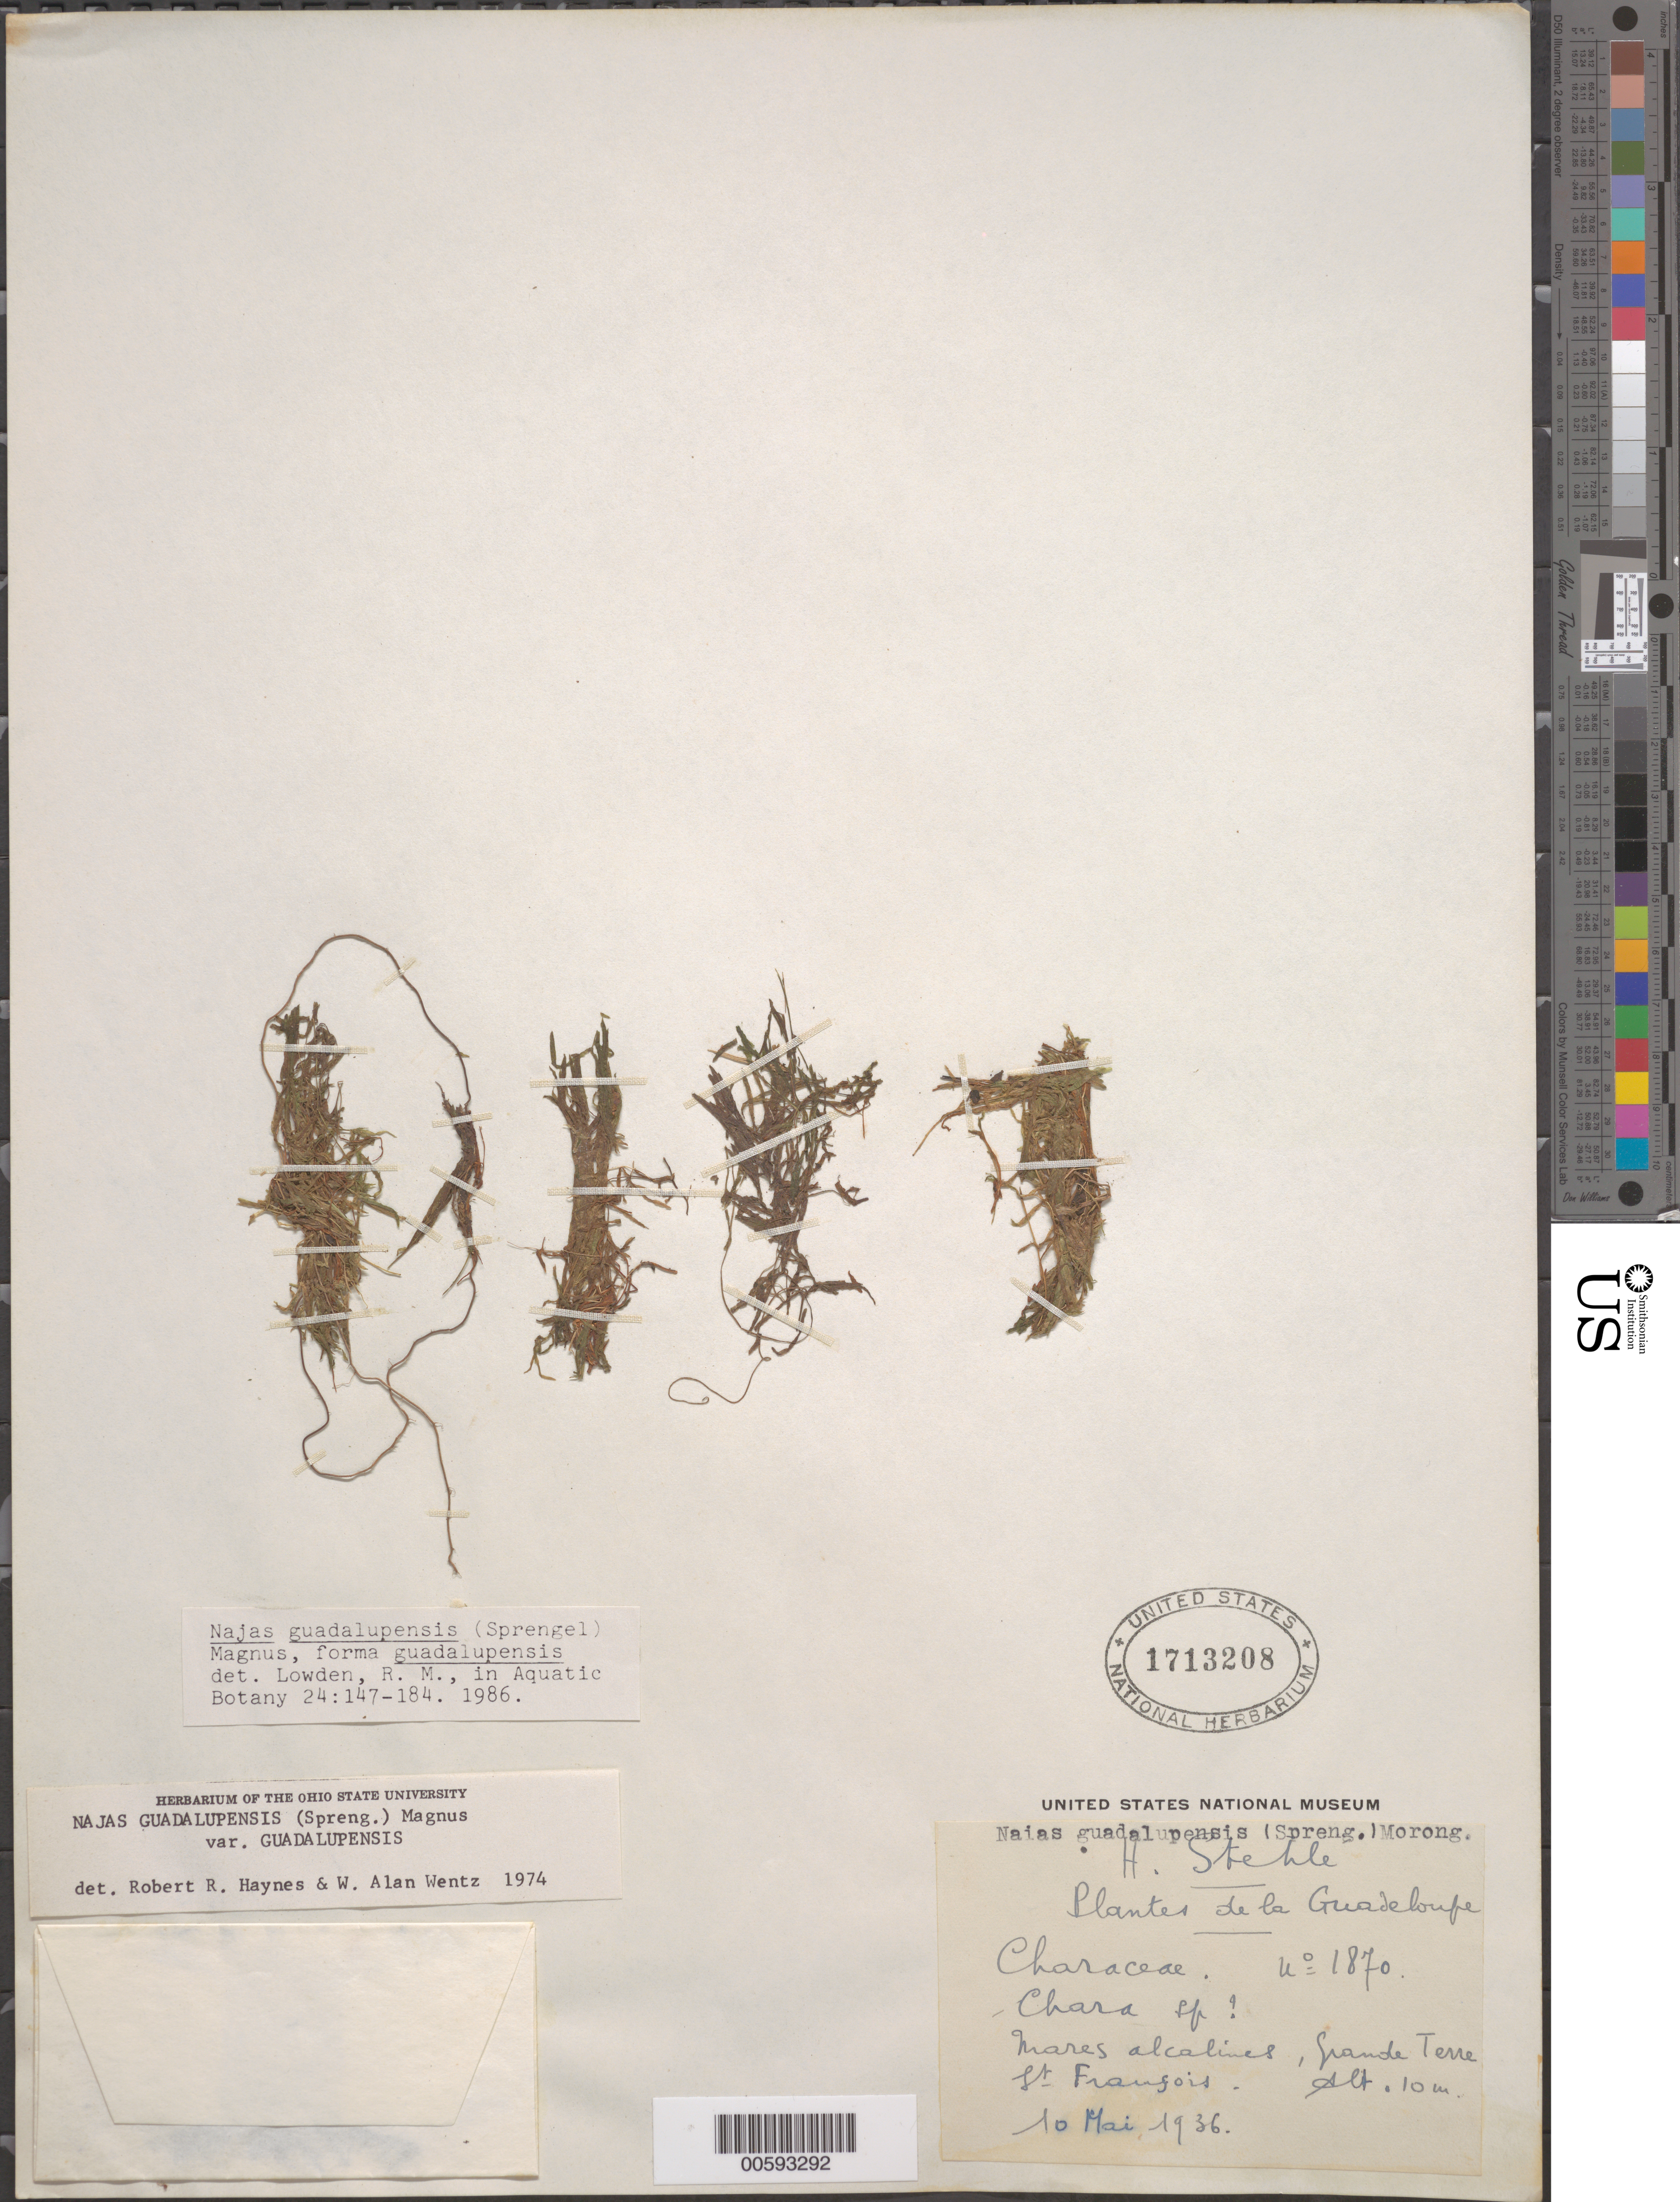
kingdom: Plantae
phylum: Tracheophyta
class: Liliopsida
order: Alismatales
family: Hydrocharitaceae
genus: Najas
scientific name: Najas guadalupensis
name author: (Spreng.) Magnus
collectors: H. Stehlé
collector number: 1870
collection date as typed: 10 May 1936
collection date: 1936-05-10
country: Guadeloupe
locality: St. Fransois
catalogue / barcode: US 1713208